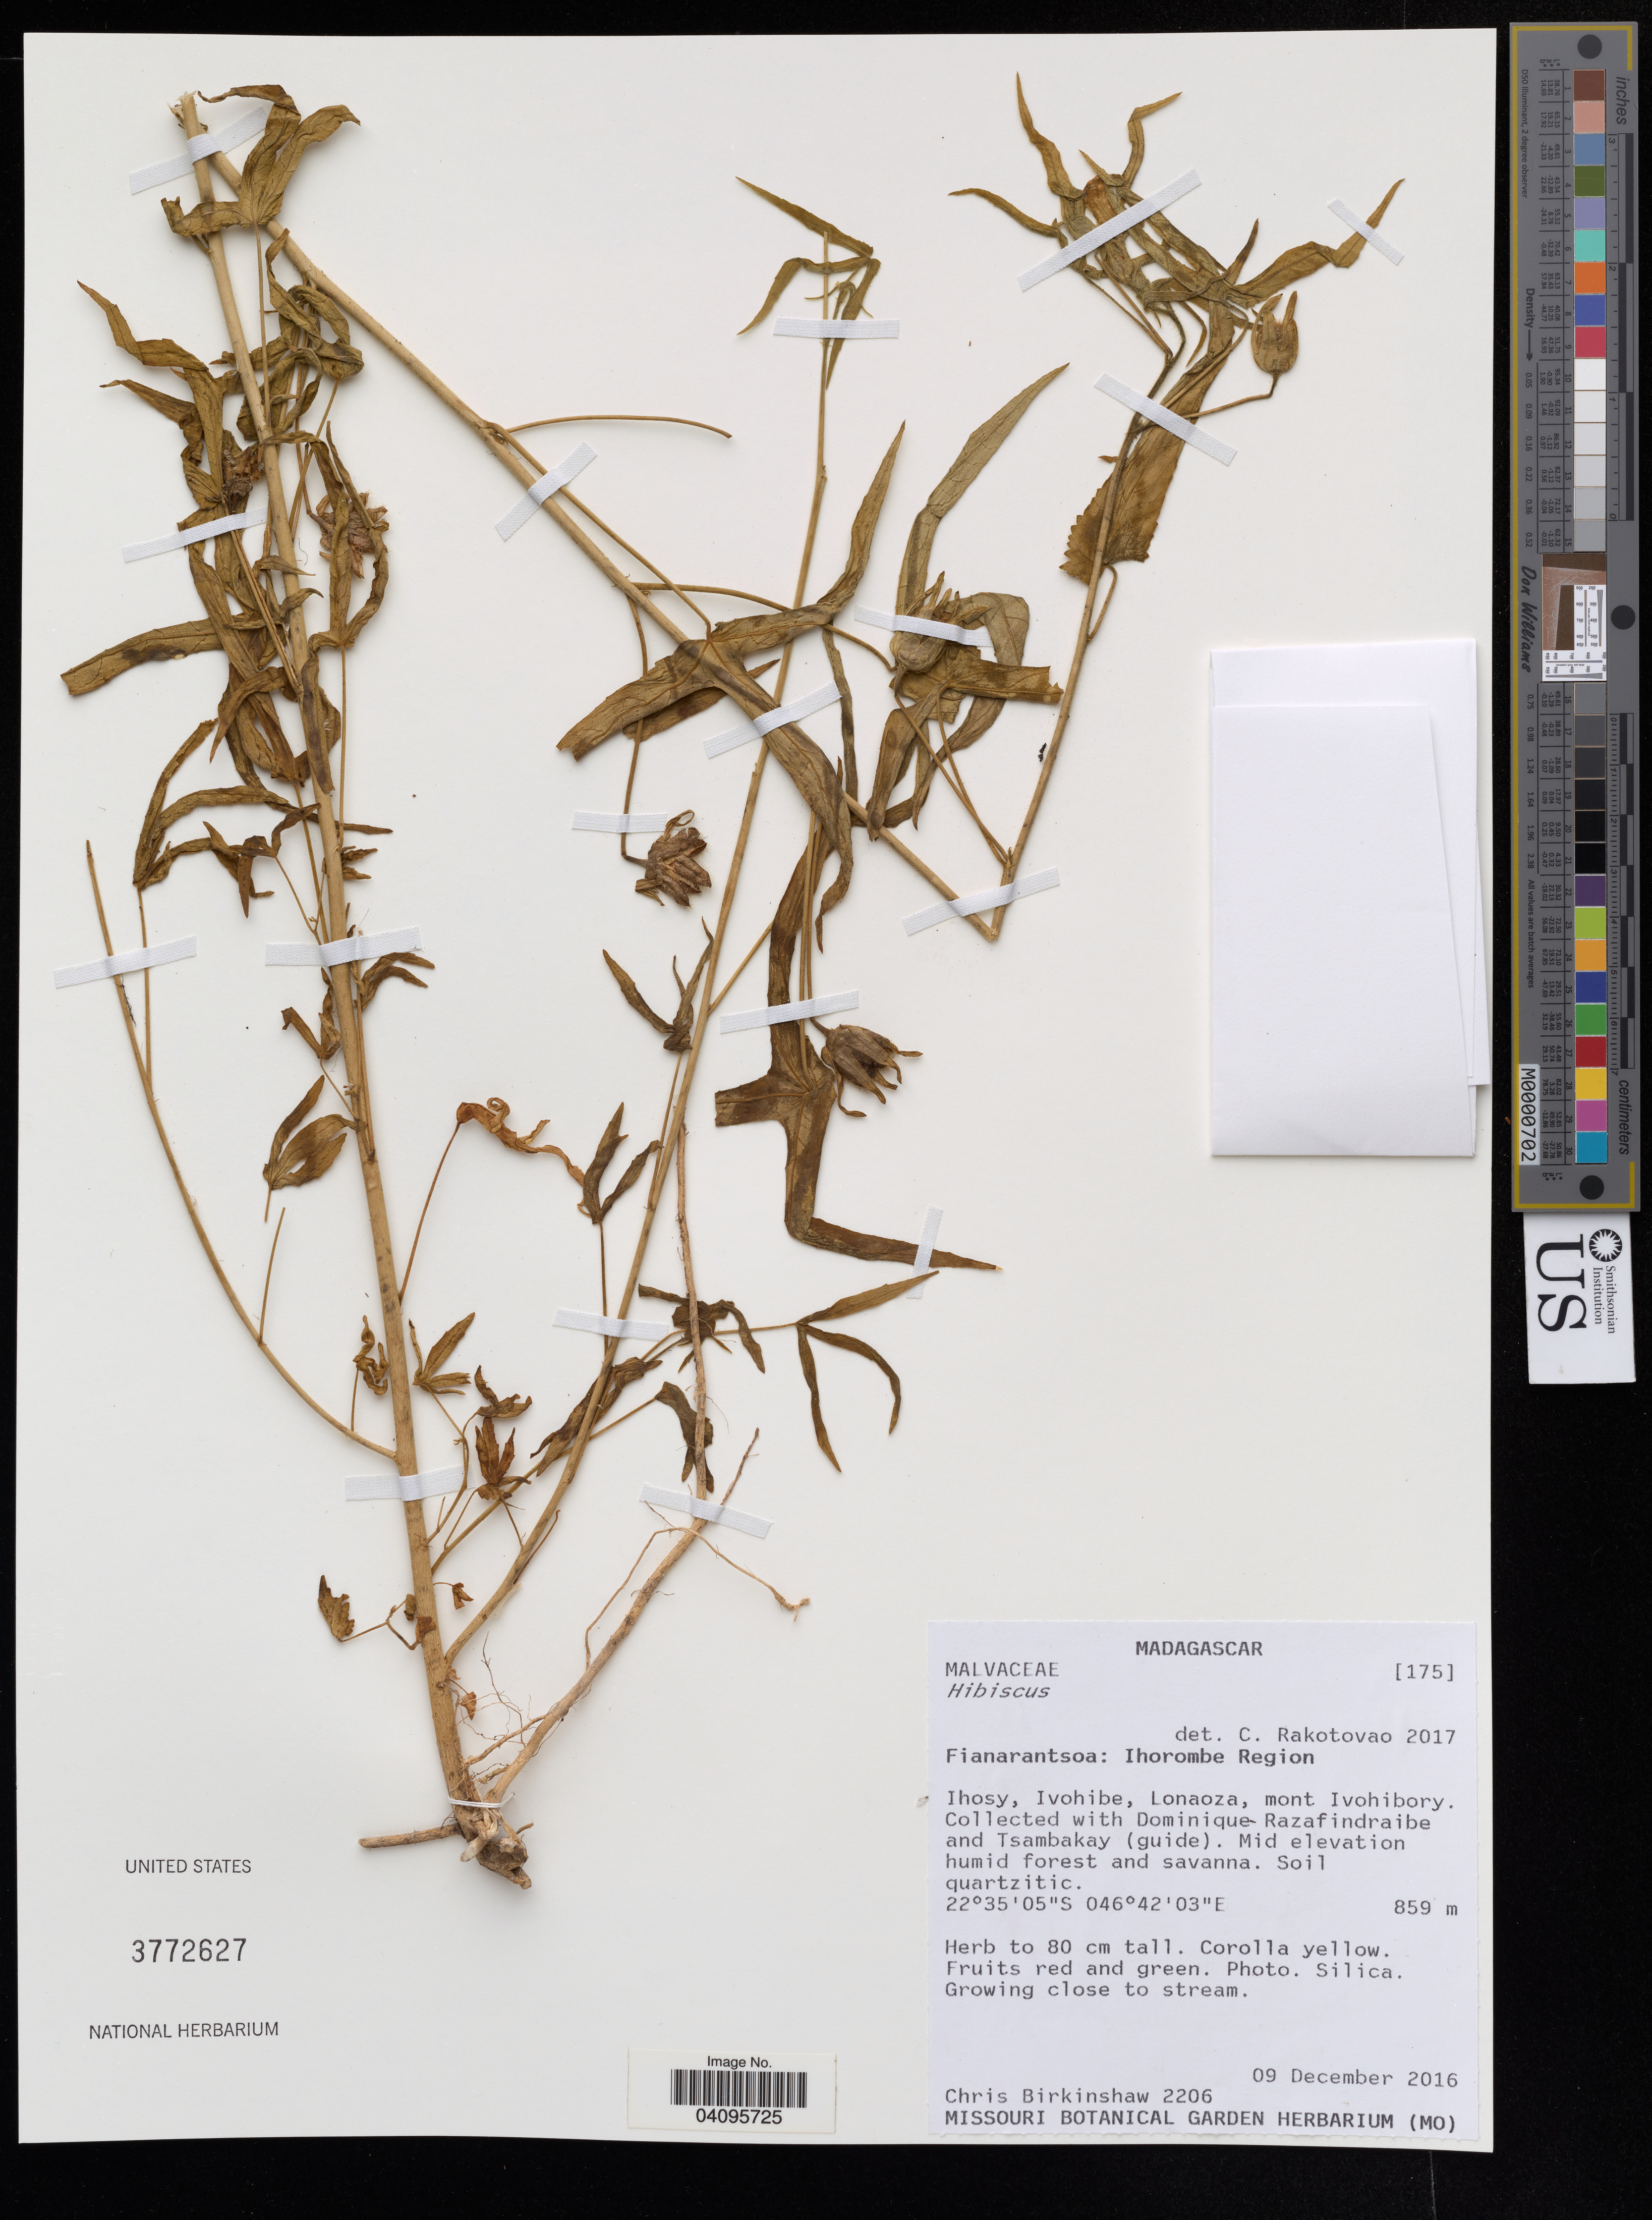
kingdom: Plantae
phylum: Tracheophyta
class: Magnoliopsida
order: Malvales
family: Malvaceae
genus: Hibiscus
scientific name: Hibiscus sp.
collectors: C. R. Birkinshaw, D. Razafindraibe & Tsambakay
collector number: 2206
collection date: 2016-12-09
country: Madagascar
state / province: Ihorombe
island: Madagascar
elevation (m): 859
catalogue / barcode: US 3772627